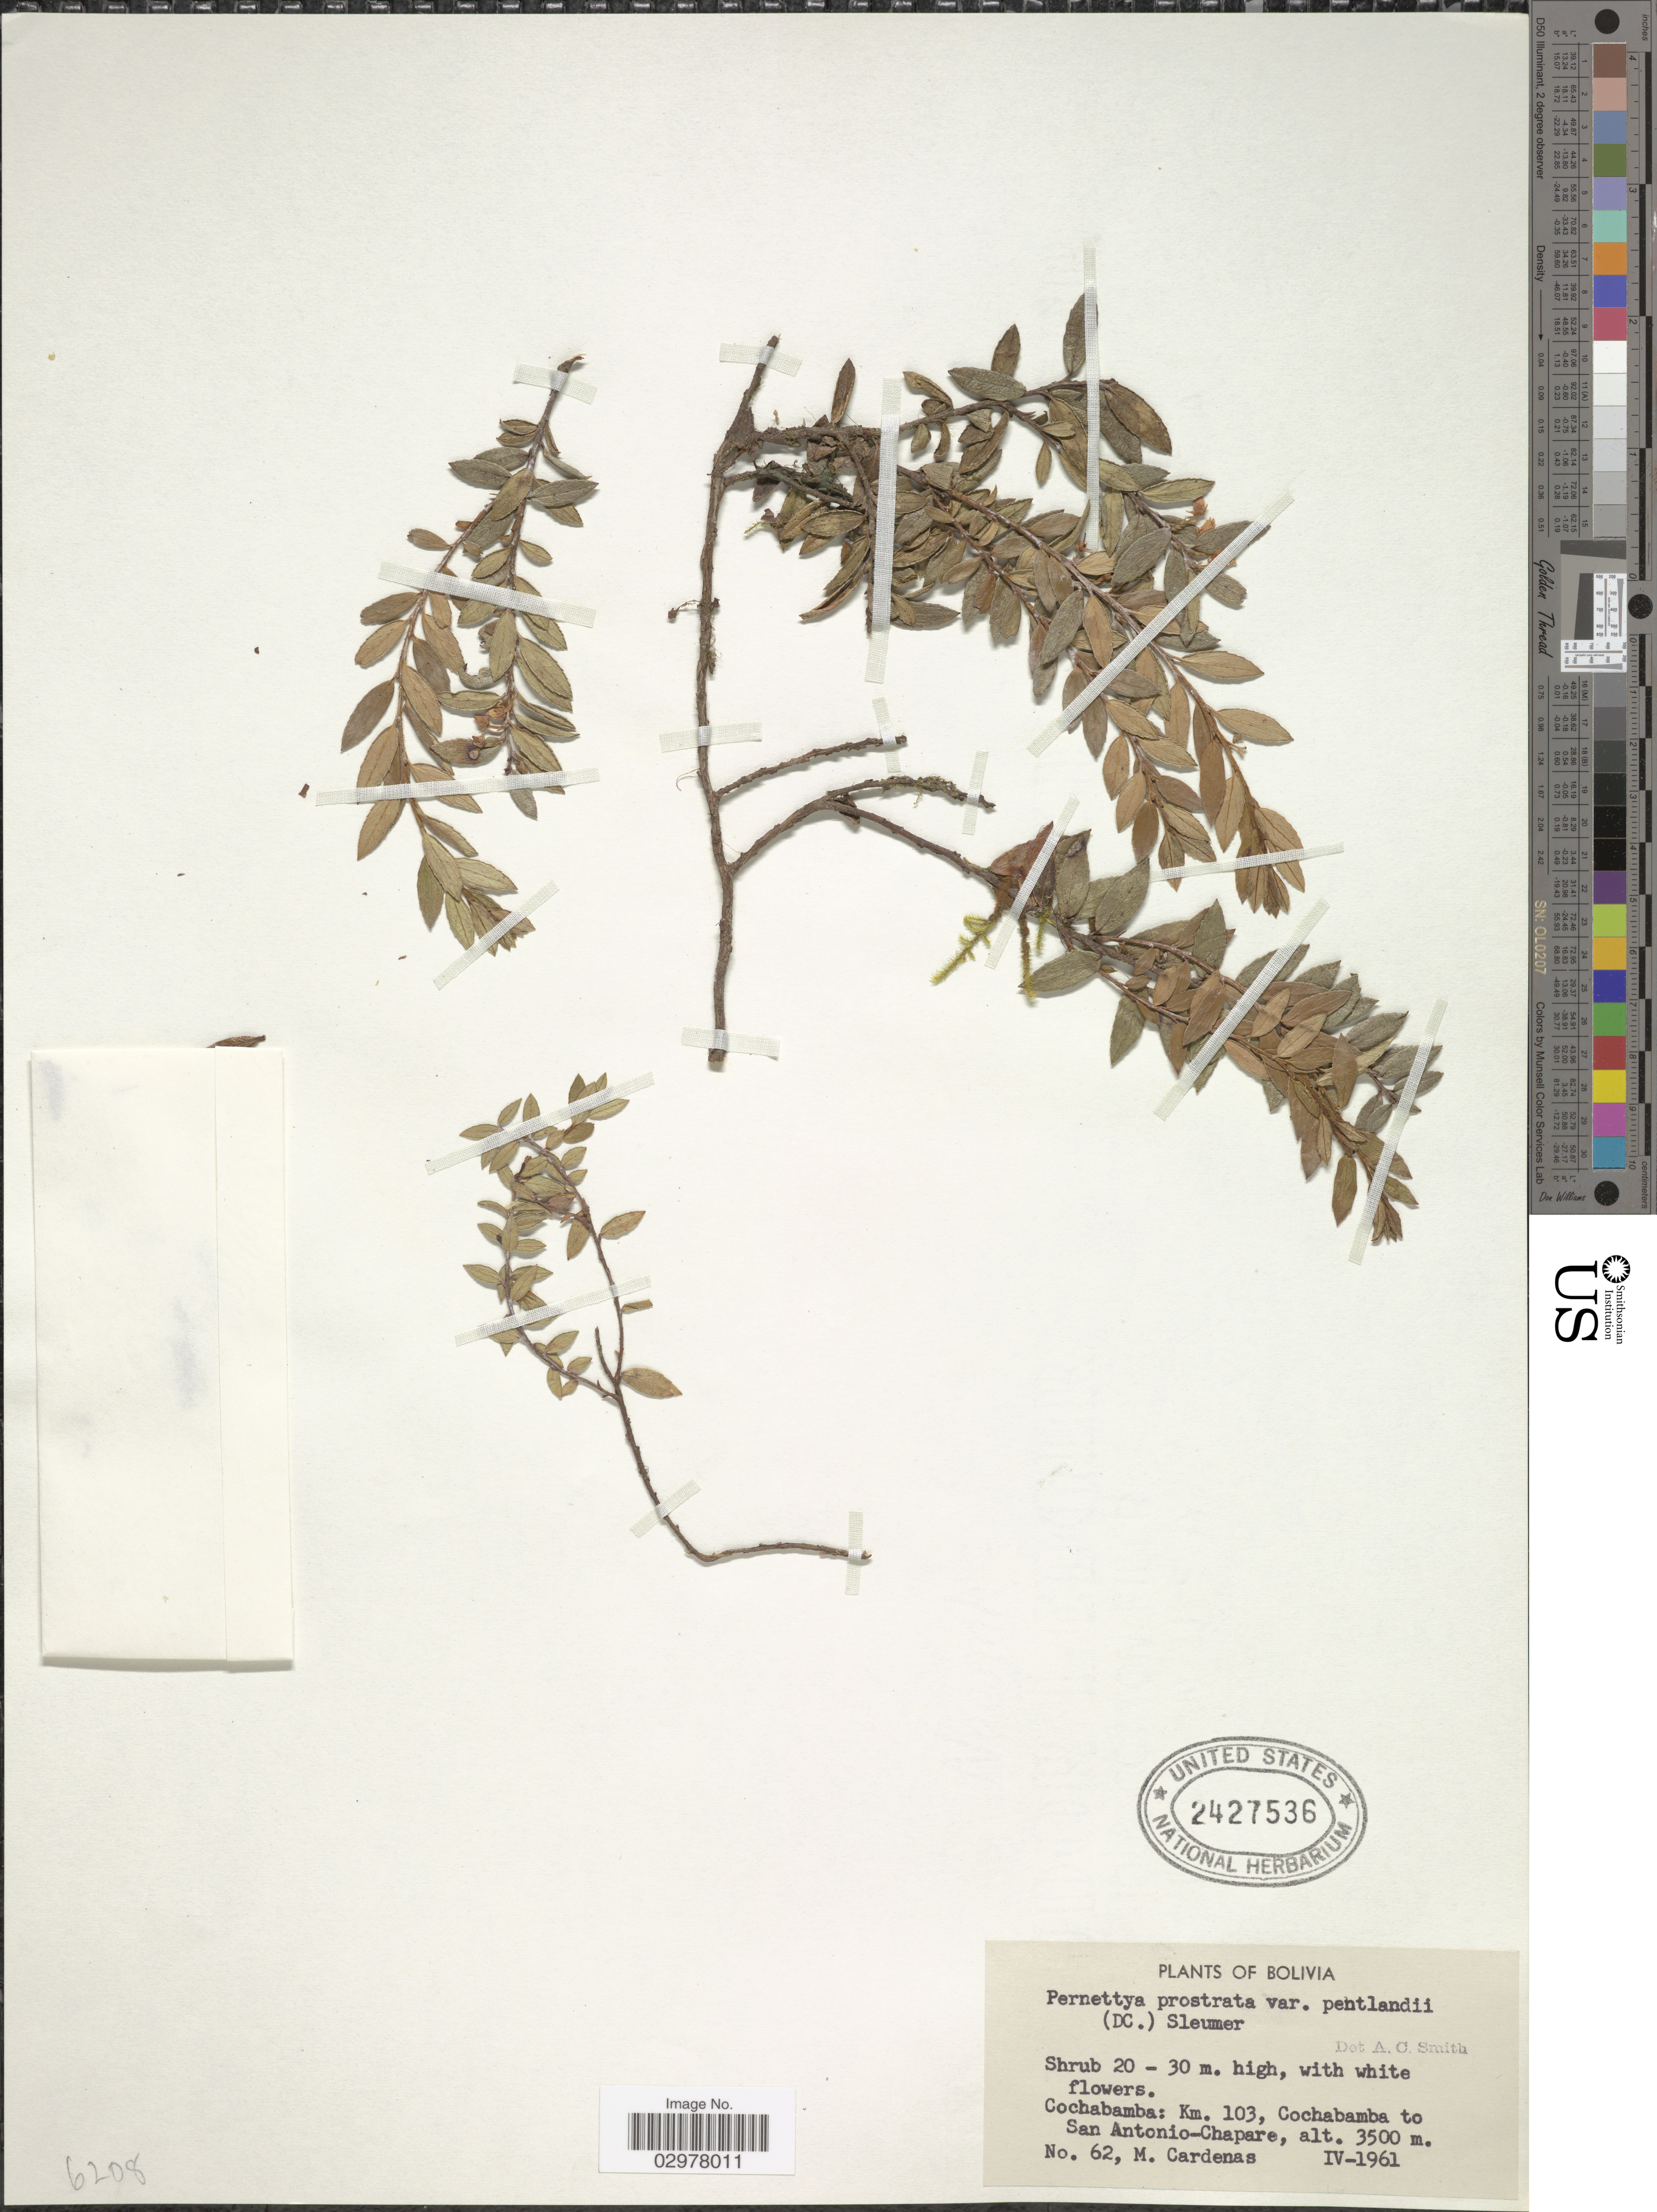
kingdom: Plantae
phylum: Tracheophyta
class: Magnoliopsida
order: Ericales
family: Ericaceae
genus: Pernettya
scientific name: Pernettya prostrata var. pentlandii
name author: (DC.) Sleumer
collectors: M. Cárdenas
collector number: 62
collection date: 1961-04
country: Bolivia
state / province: Cochabamba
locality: Km. 103, Cochabamba to San Antonio-Chapare.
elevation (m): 3500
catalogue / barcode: US 2427536